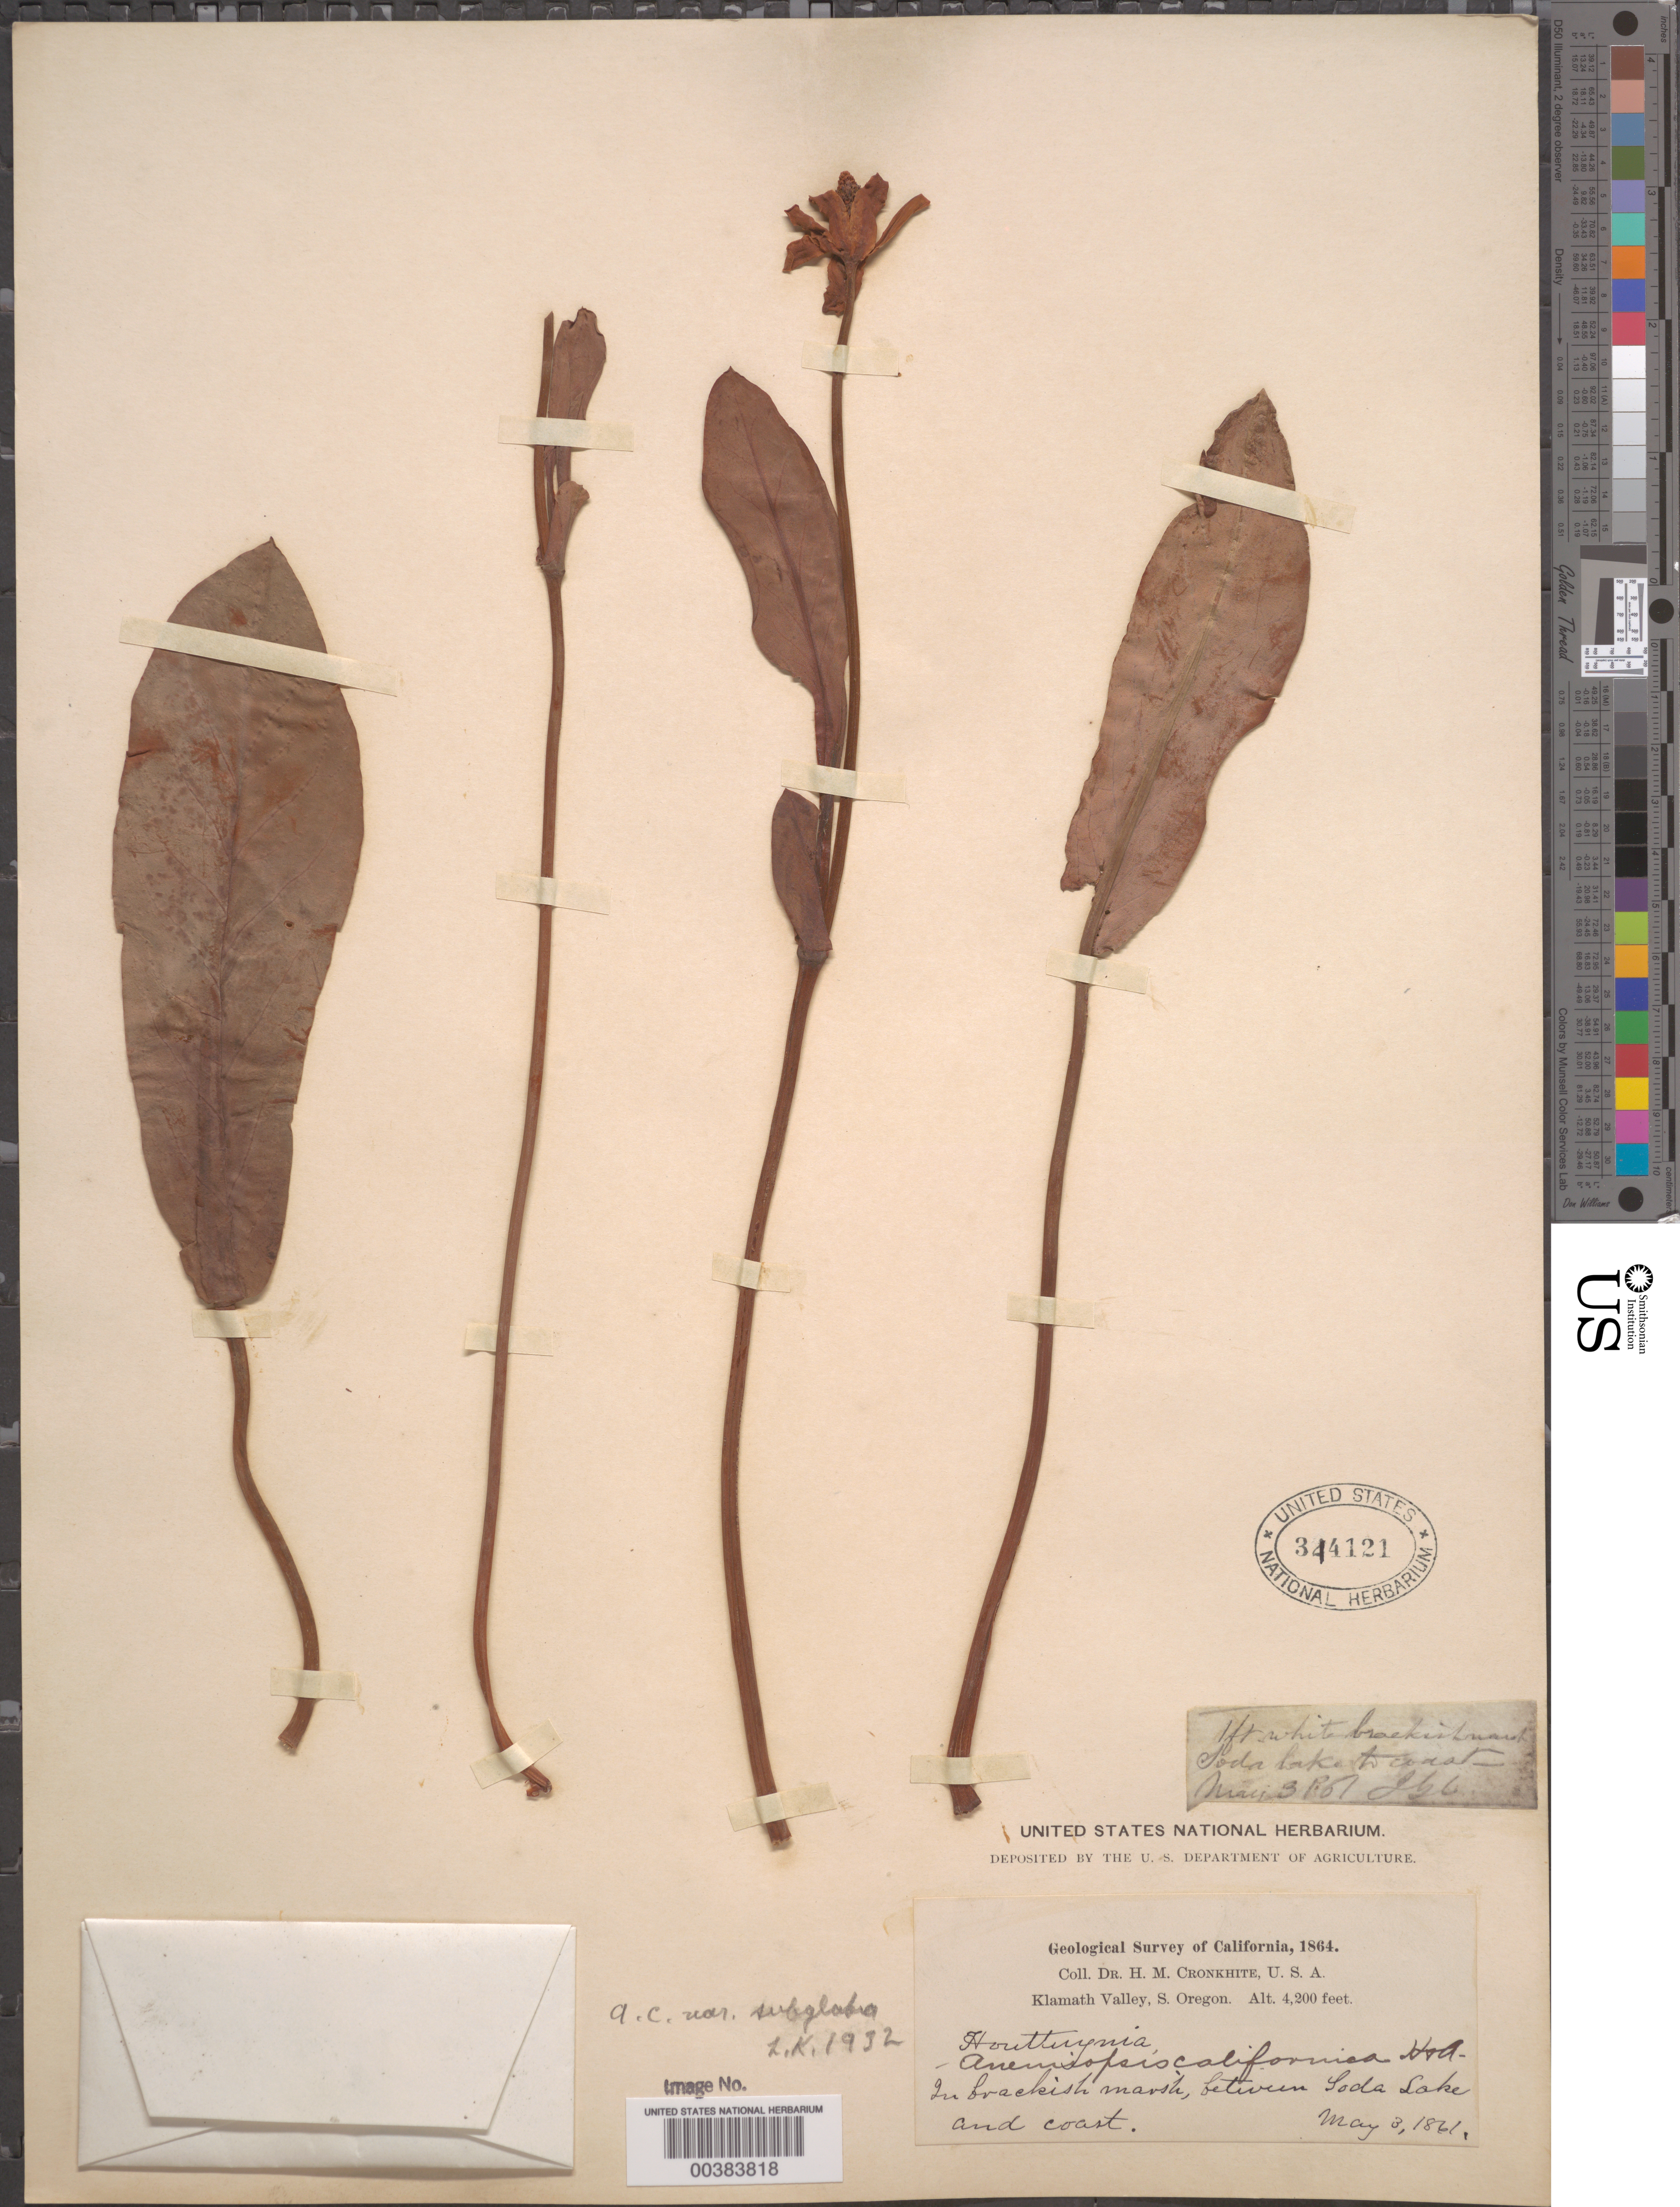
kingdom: Plantae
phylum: Tracheophyta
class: Magnoliopsida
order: Piperales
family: Saururaceae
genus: Anemopsis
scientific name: Anemopsis californica var. subglabra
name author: Kelso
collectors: H. M. Cronkhite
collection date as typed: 03 May 1861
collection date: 1861-05-03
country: United States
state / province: Oregon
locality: Klamath valley, between soda lake and coast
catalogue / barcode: US 344121